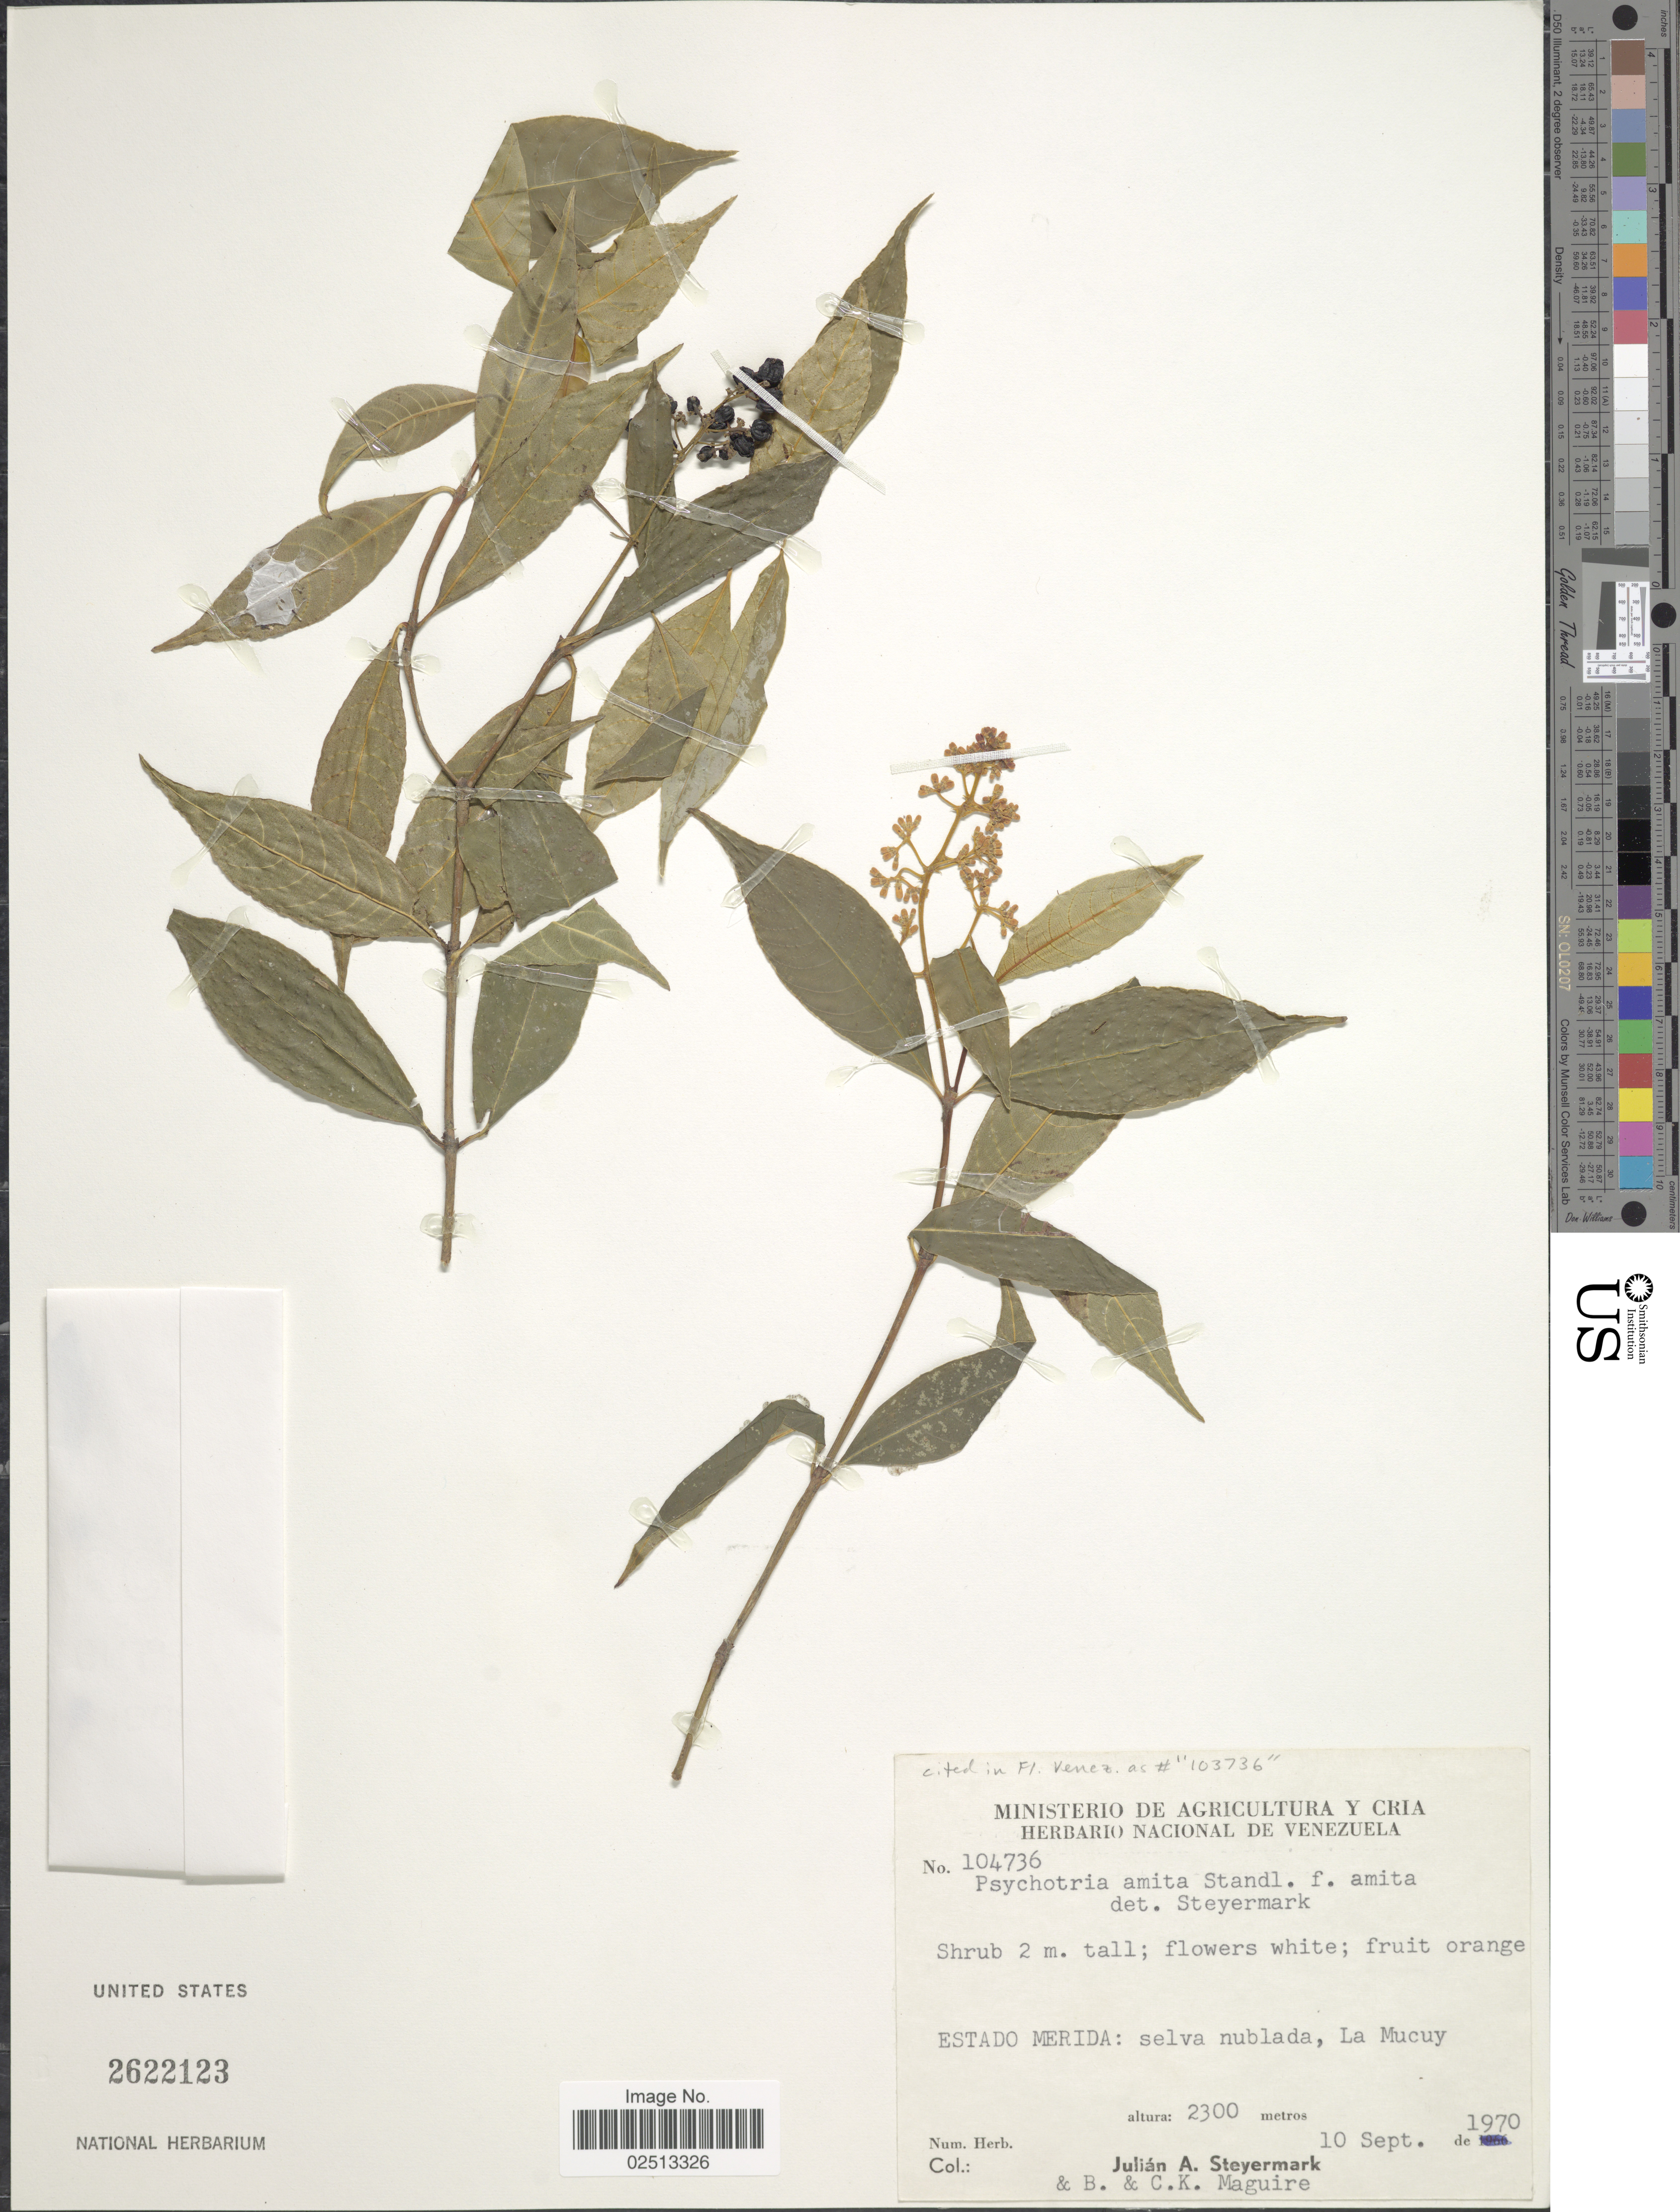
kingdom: Plantae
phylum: Tracheophyta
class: Magnoliopsida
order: Gentianales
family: Rubiaceae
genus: Psychotria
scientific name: Psychotria amita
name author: Standl.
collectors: J. Steyermark, B. Maguire & C. K. Maguire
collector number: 104736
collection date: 1970-09-10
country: Venezuela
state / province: Mérida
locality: Estao Merida: selva nublada, la Mucuy.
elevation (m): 2300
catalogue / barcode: US 2622123